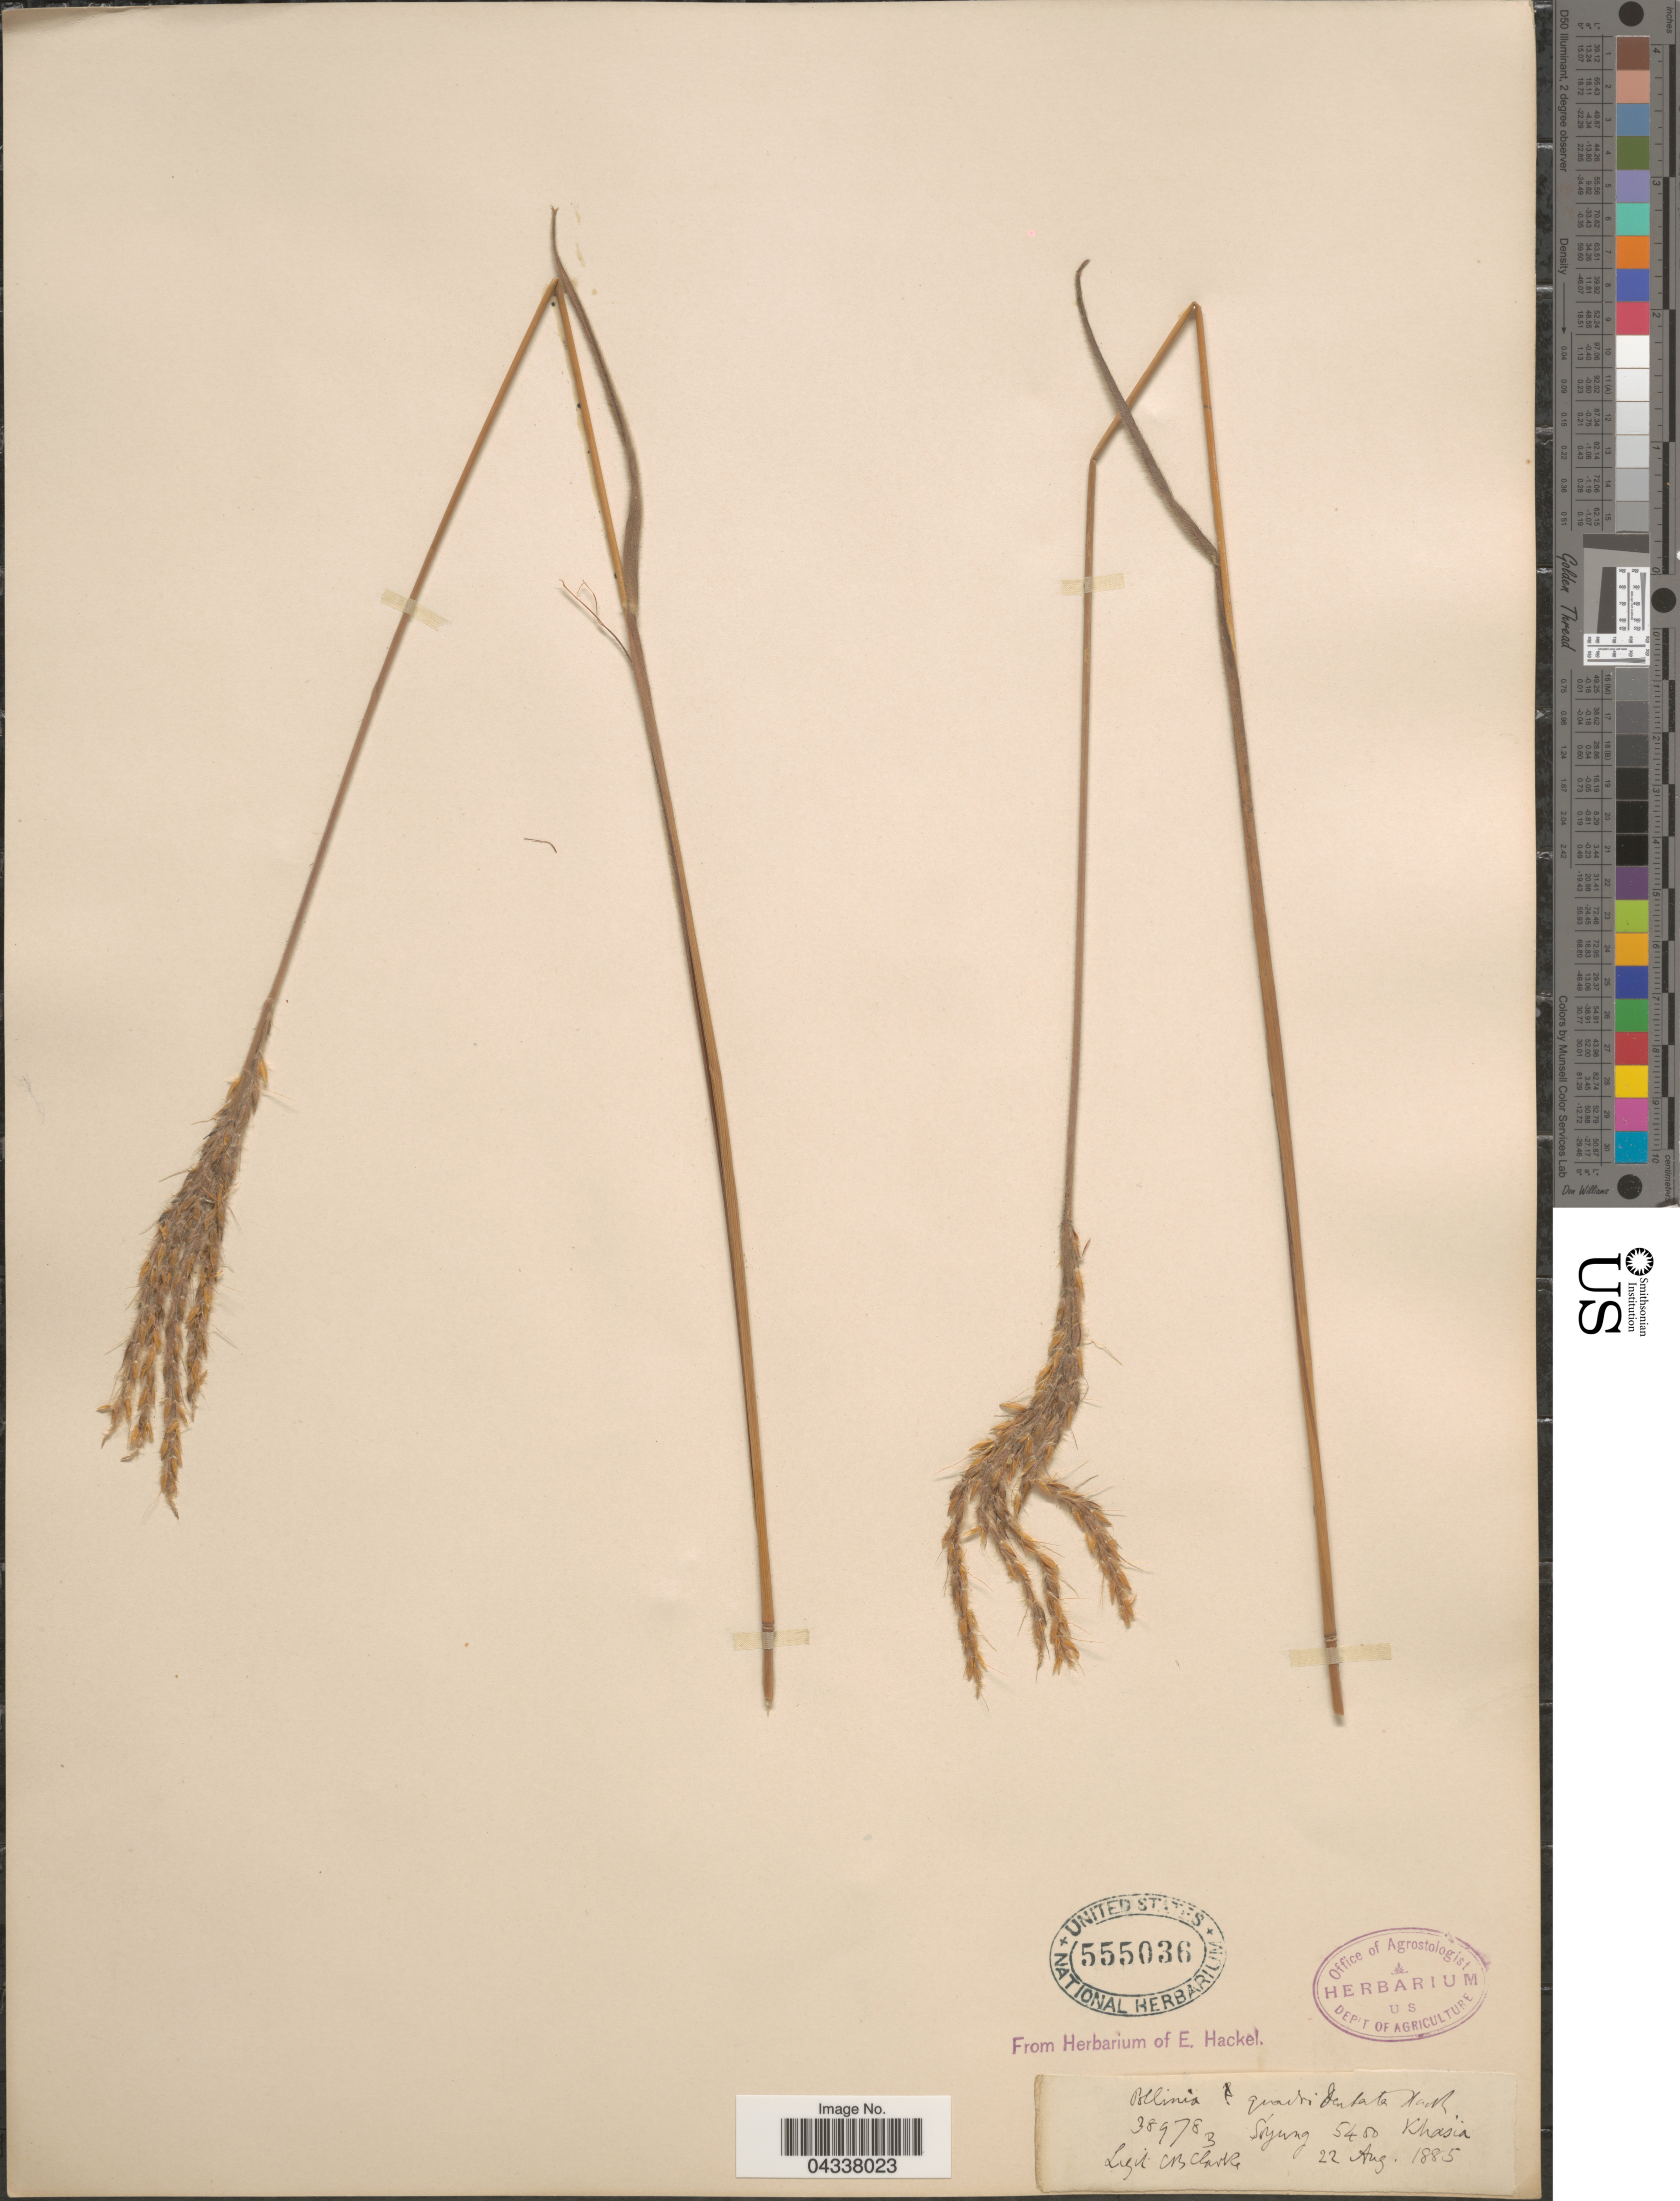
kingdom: Plantae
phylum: Tracheophyta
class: Liliopsida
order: Poales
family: Poaceae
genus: Pseudopogonatherum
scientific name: Pseudopogonatherum quadrinerve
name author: (Hack.) Ohwi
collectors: C. B. Clarke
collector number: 38978B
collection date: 1885-08-22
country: India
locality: Soyung. Khasia.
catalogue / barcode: US 555036